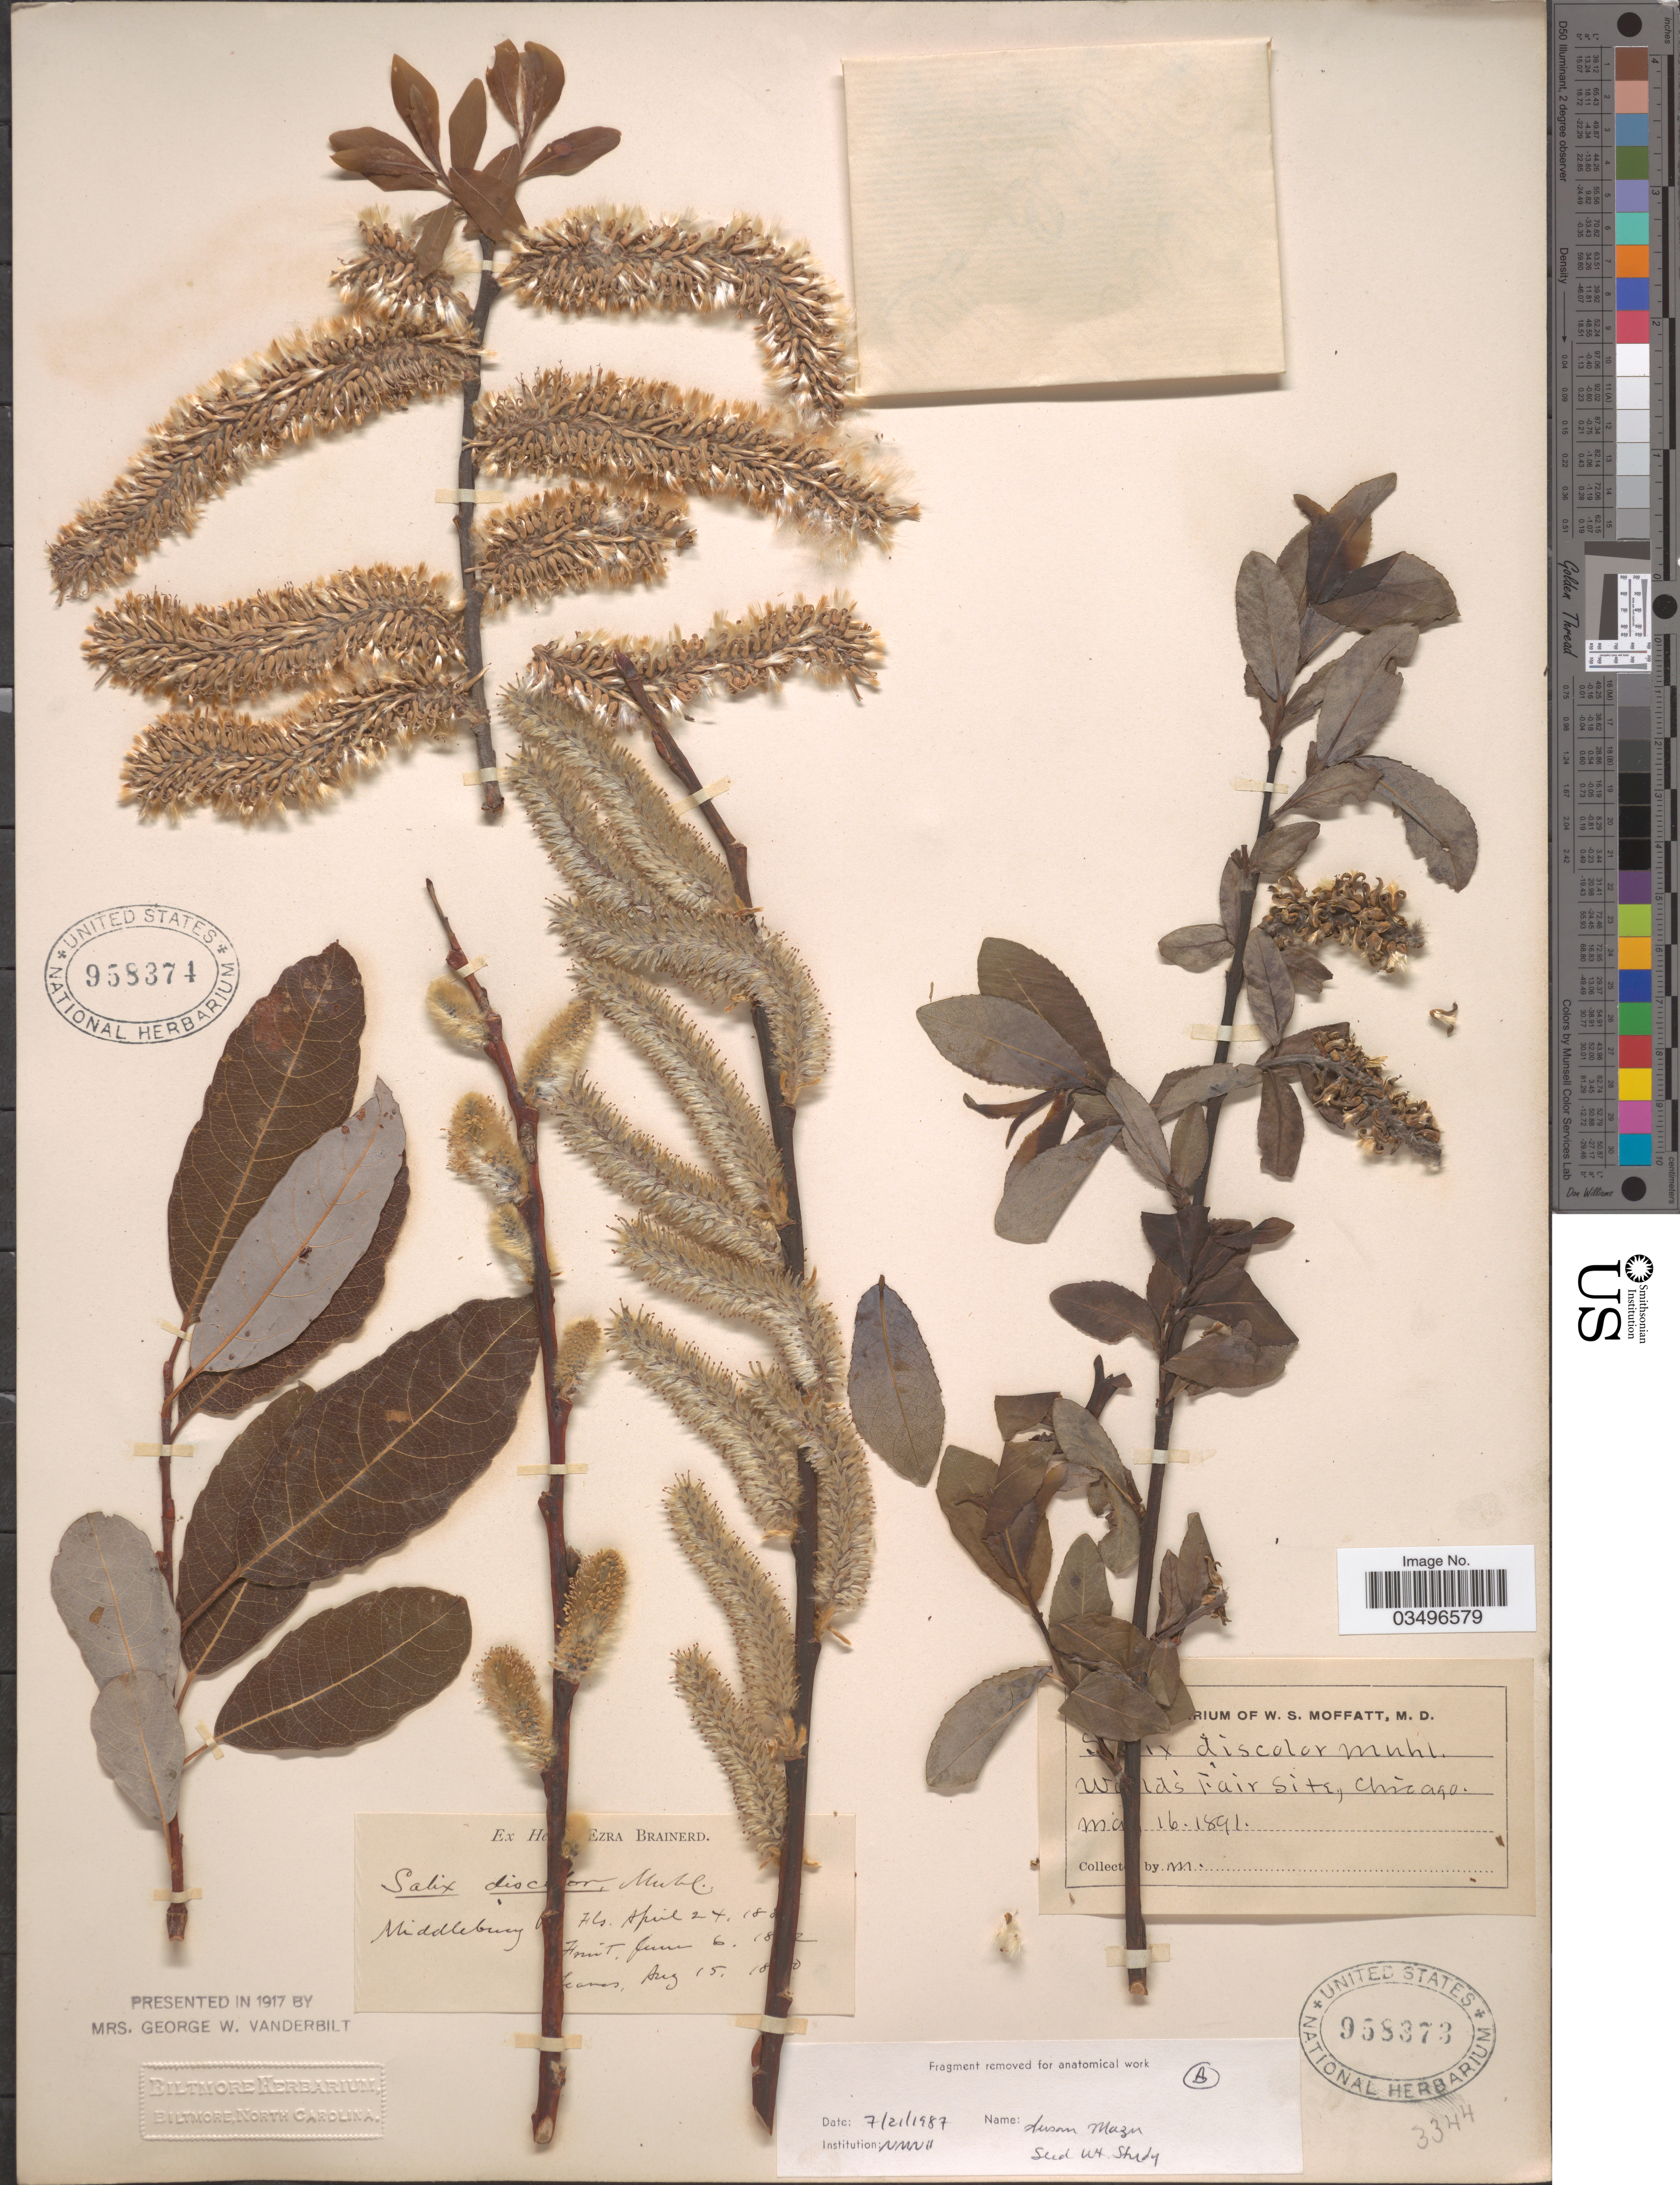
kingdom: Plantae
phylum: Tracheophyta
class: Magnoliopsida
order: Malpighiales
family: Salicaceae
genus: Salix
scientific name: Salix discolor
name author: Muhl.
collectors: ex herb. Ezra Brainerd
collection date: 1880-04-24/1880-08-15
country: United States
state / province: Vermont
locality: Middlebury.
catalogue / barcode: US 958374-2